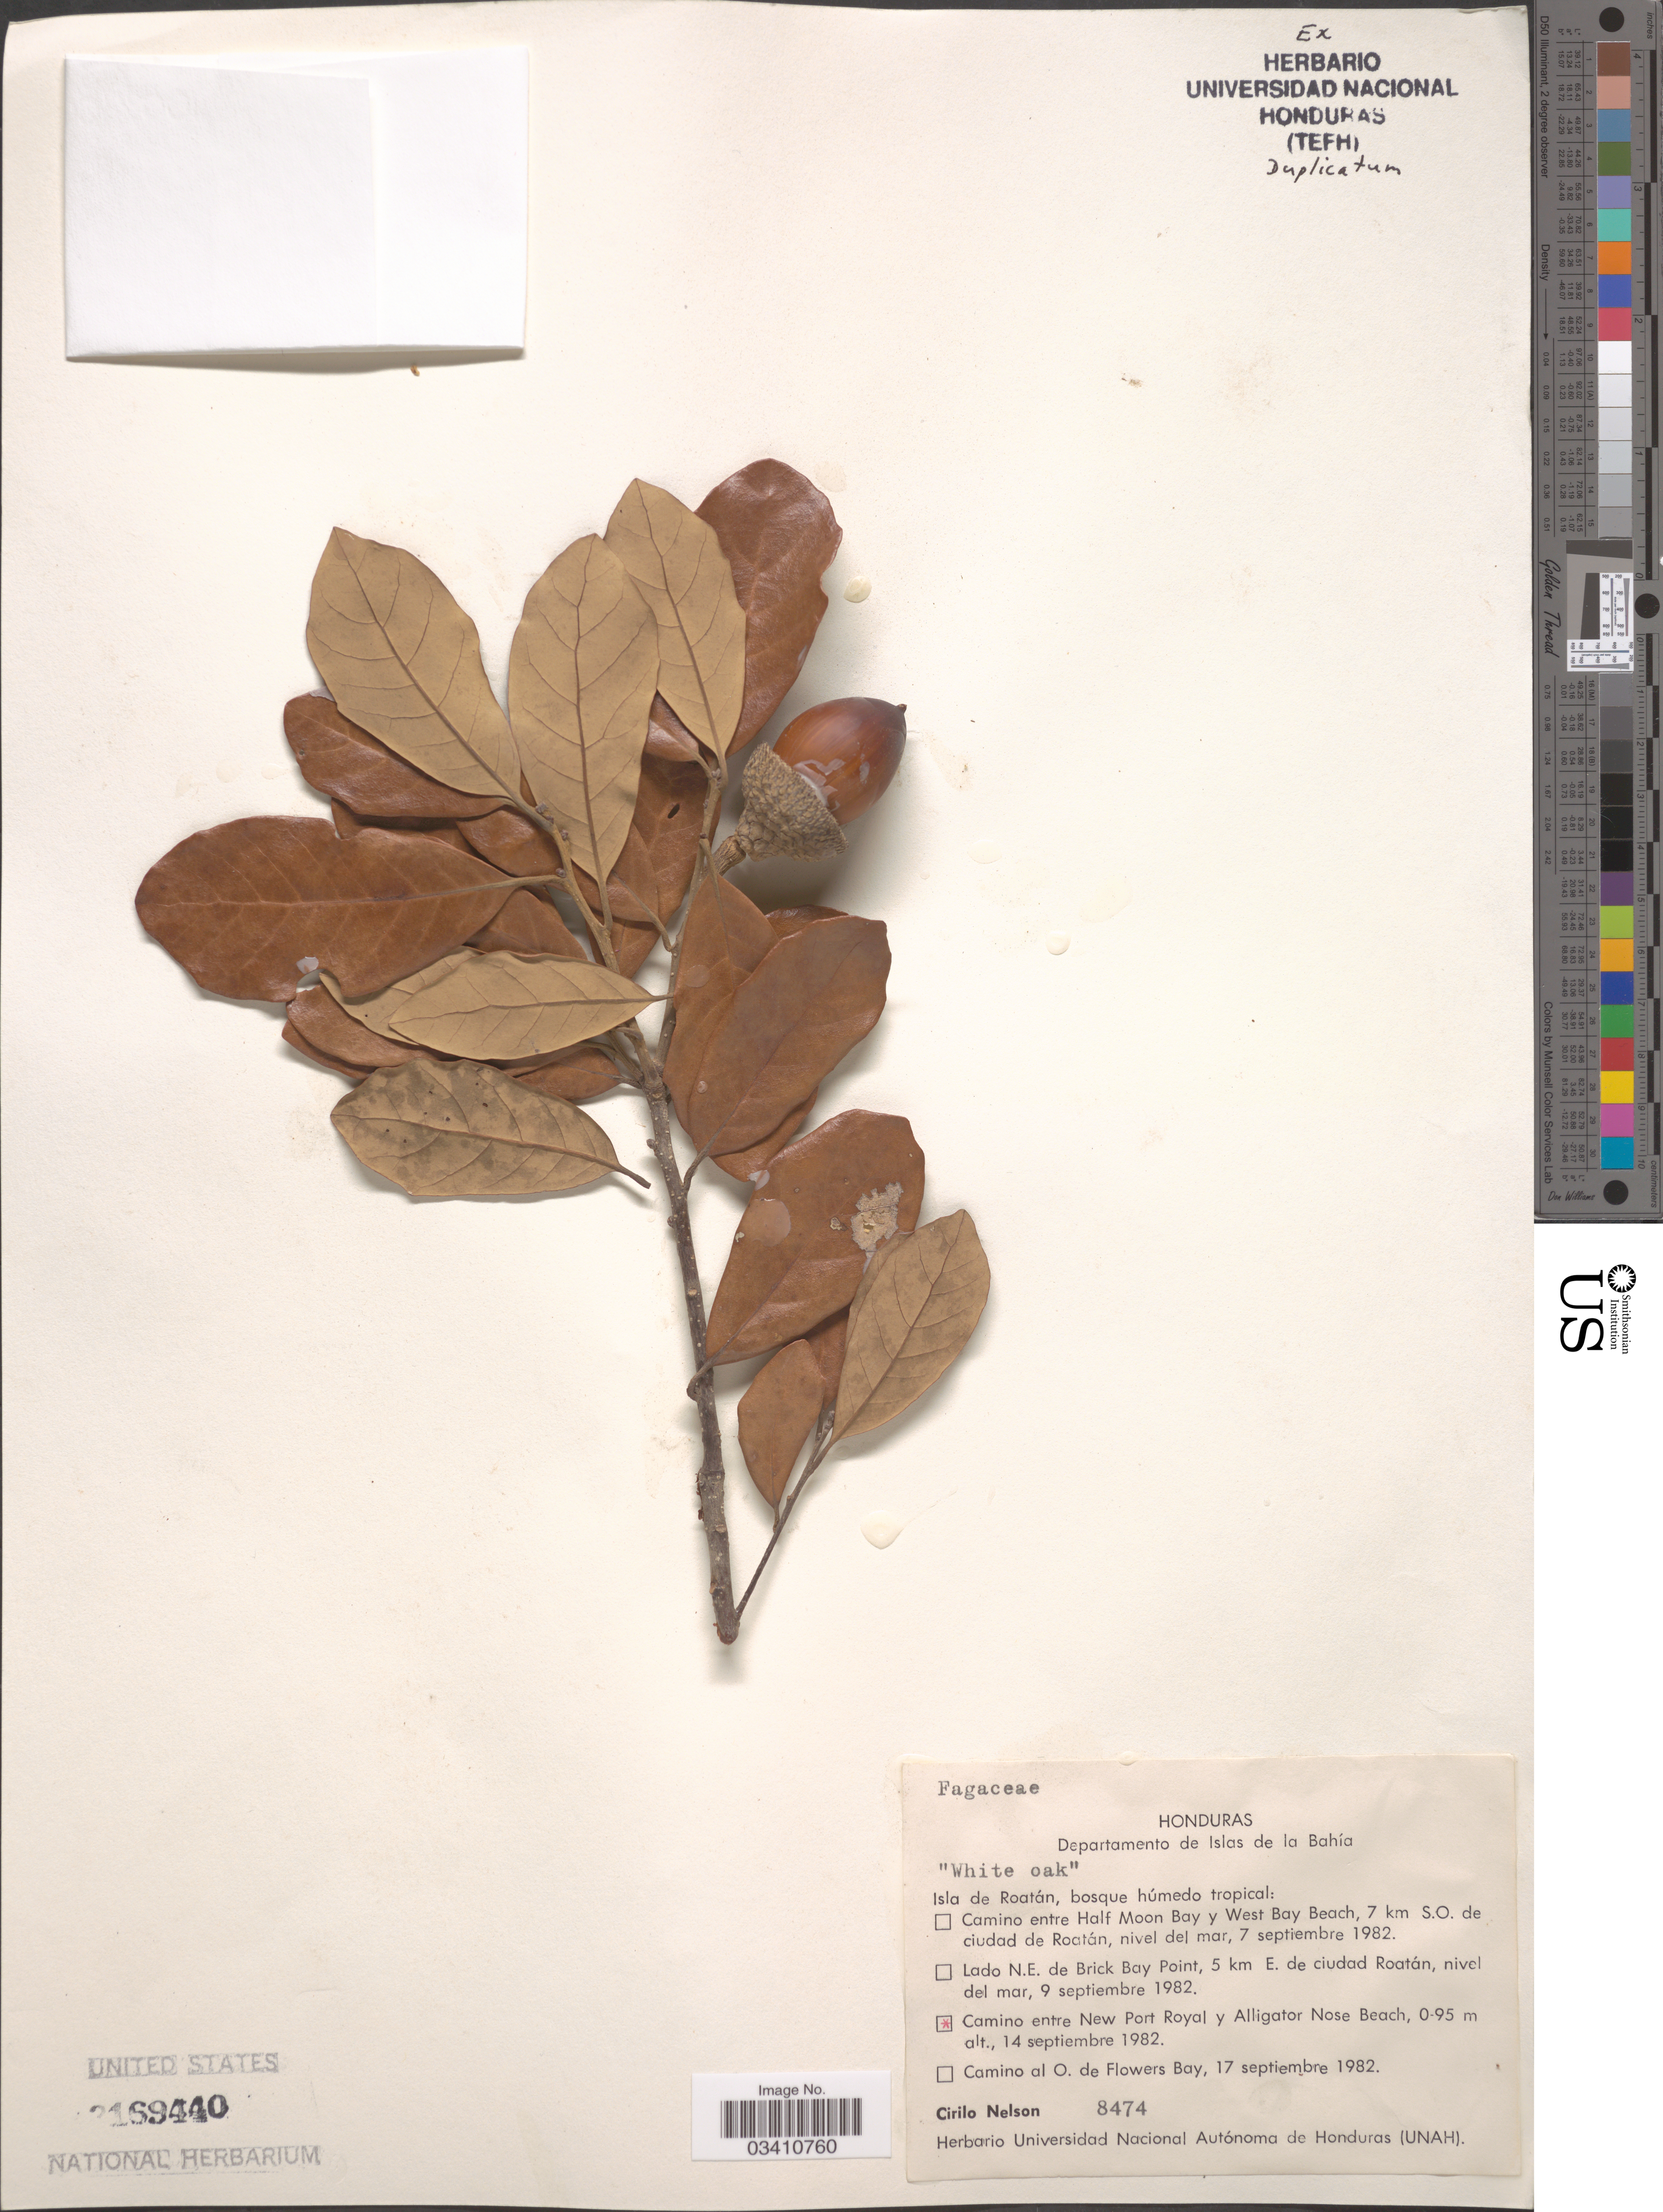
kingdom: Plantae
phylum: Tracheophyta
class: Magnoliopsida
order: Fagales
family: Fagaceae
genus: Quercus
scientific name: Quercus sp.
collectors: C. Nelson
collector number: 8474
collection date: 1982-09-14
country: Honduras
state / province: Islas de la Bahía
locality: Departamento de Islas de la Bahía. Camino entre New Port Royal y Alligator Nose Beach.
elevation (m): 0